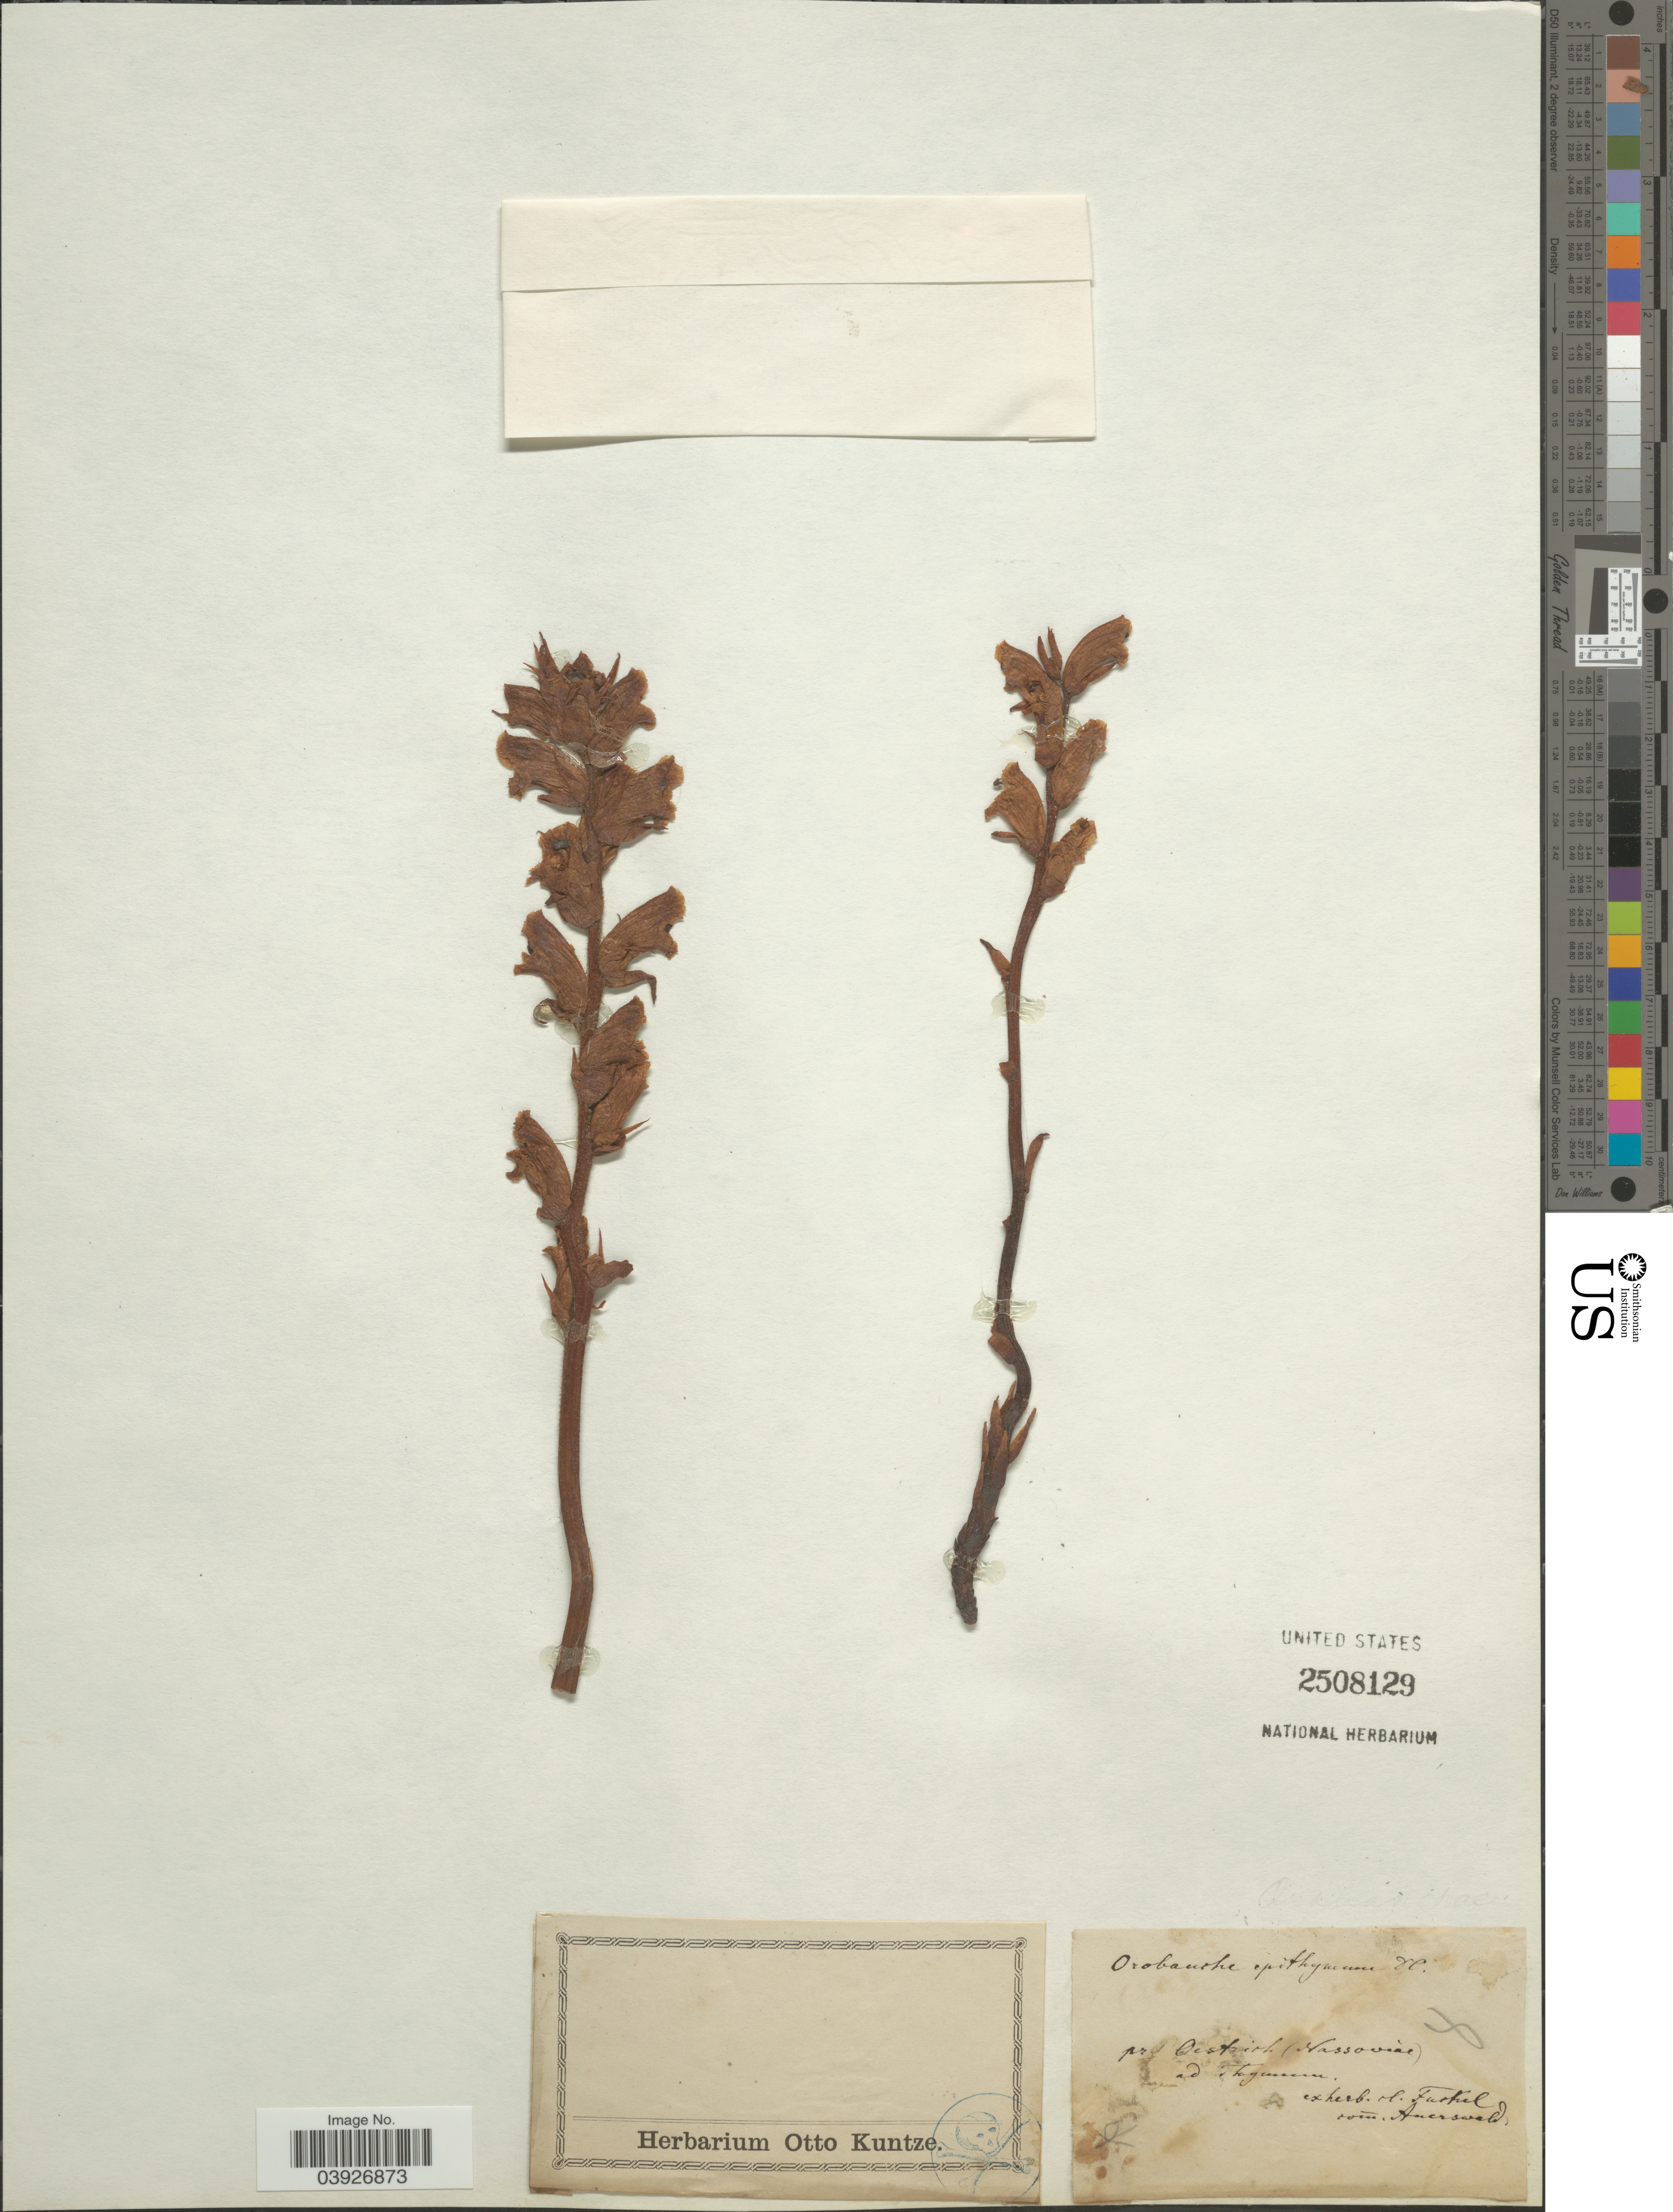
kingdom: Plantae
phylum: Tracheophyta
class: Magnoliopsida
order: Lamiales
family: Orobanchaceae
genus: Orobanche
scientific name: Orobanche epithymum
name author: DC.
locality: Pr. Oestich (Nassoviae) ad Thyunnu. [interpreted]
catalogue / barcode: US 2508129